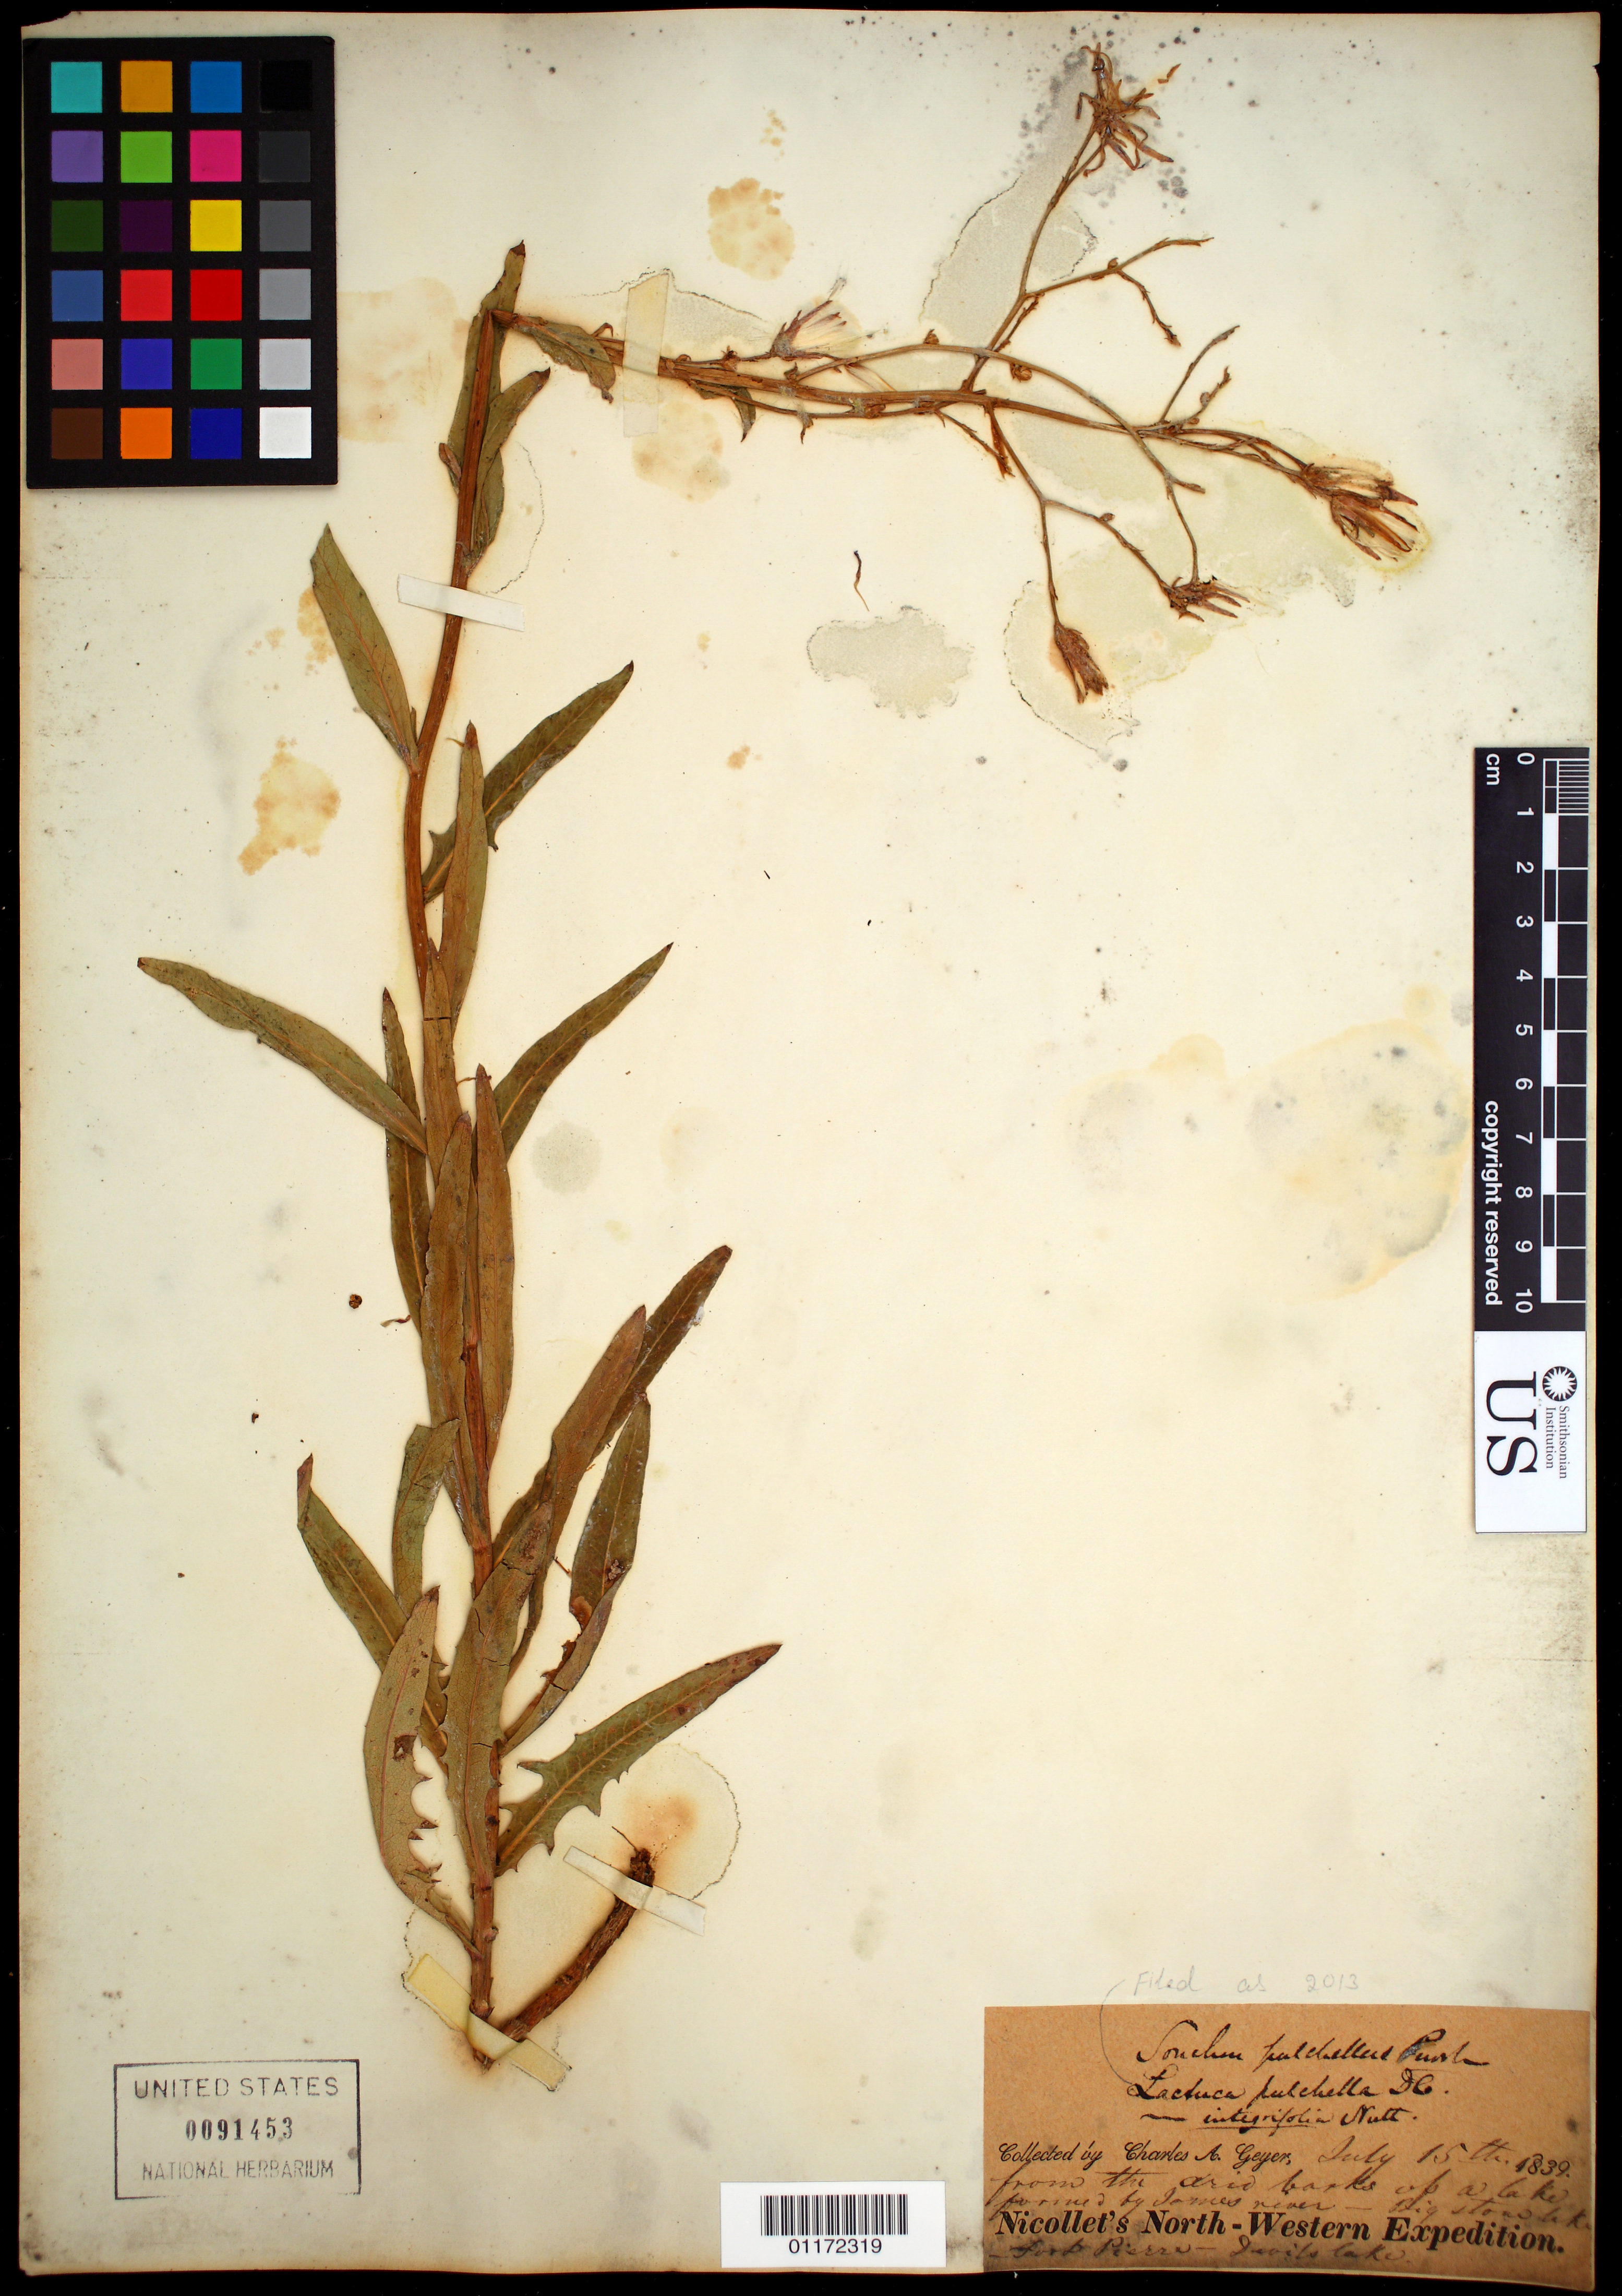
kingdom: Plantae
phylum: Tracheophyta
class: Magnoliopsida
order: Asterales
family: Asteraceae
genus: Lactuca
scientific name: Lactuca tatarica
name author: (L.) C.A. Mey.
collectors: C. A. Geyer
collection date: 1839-07-15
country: United States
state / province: North Dakota / South Dakota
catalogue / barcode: US 91453